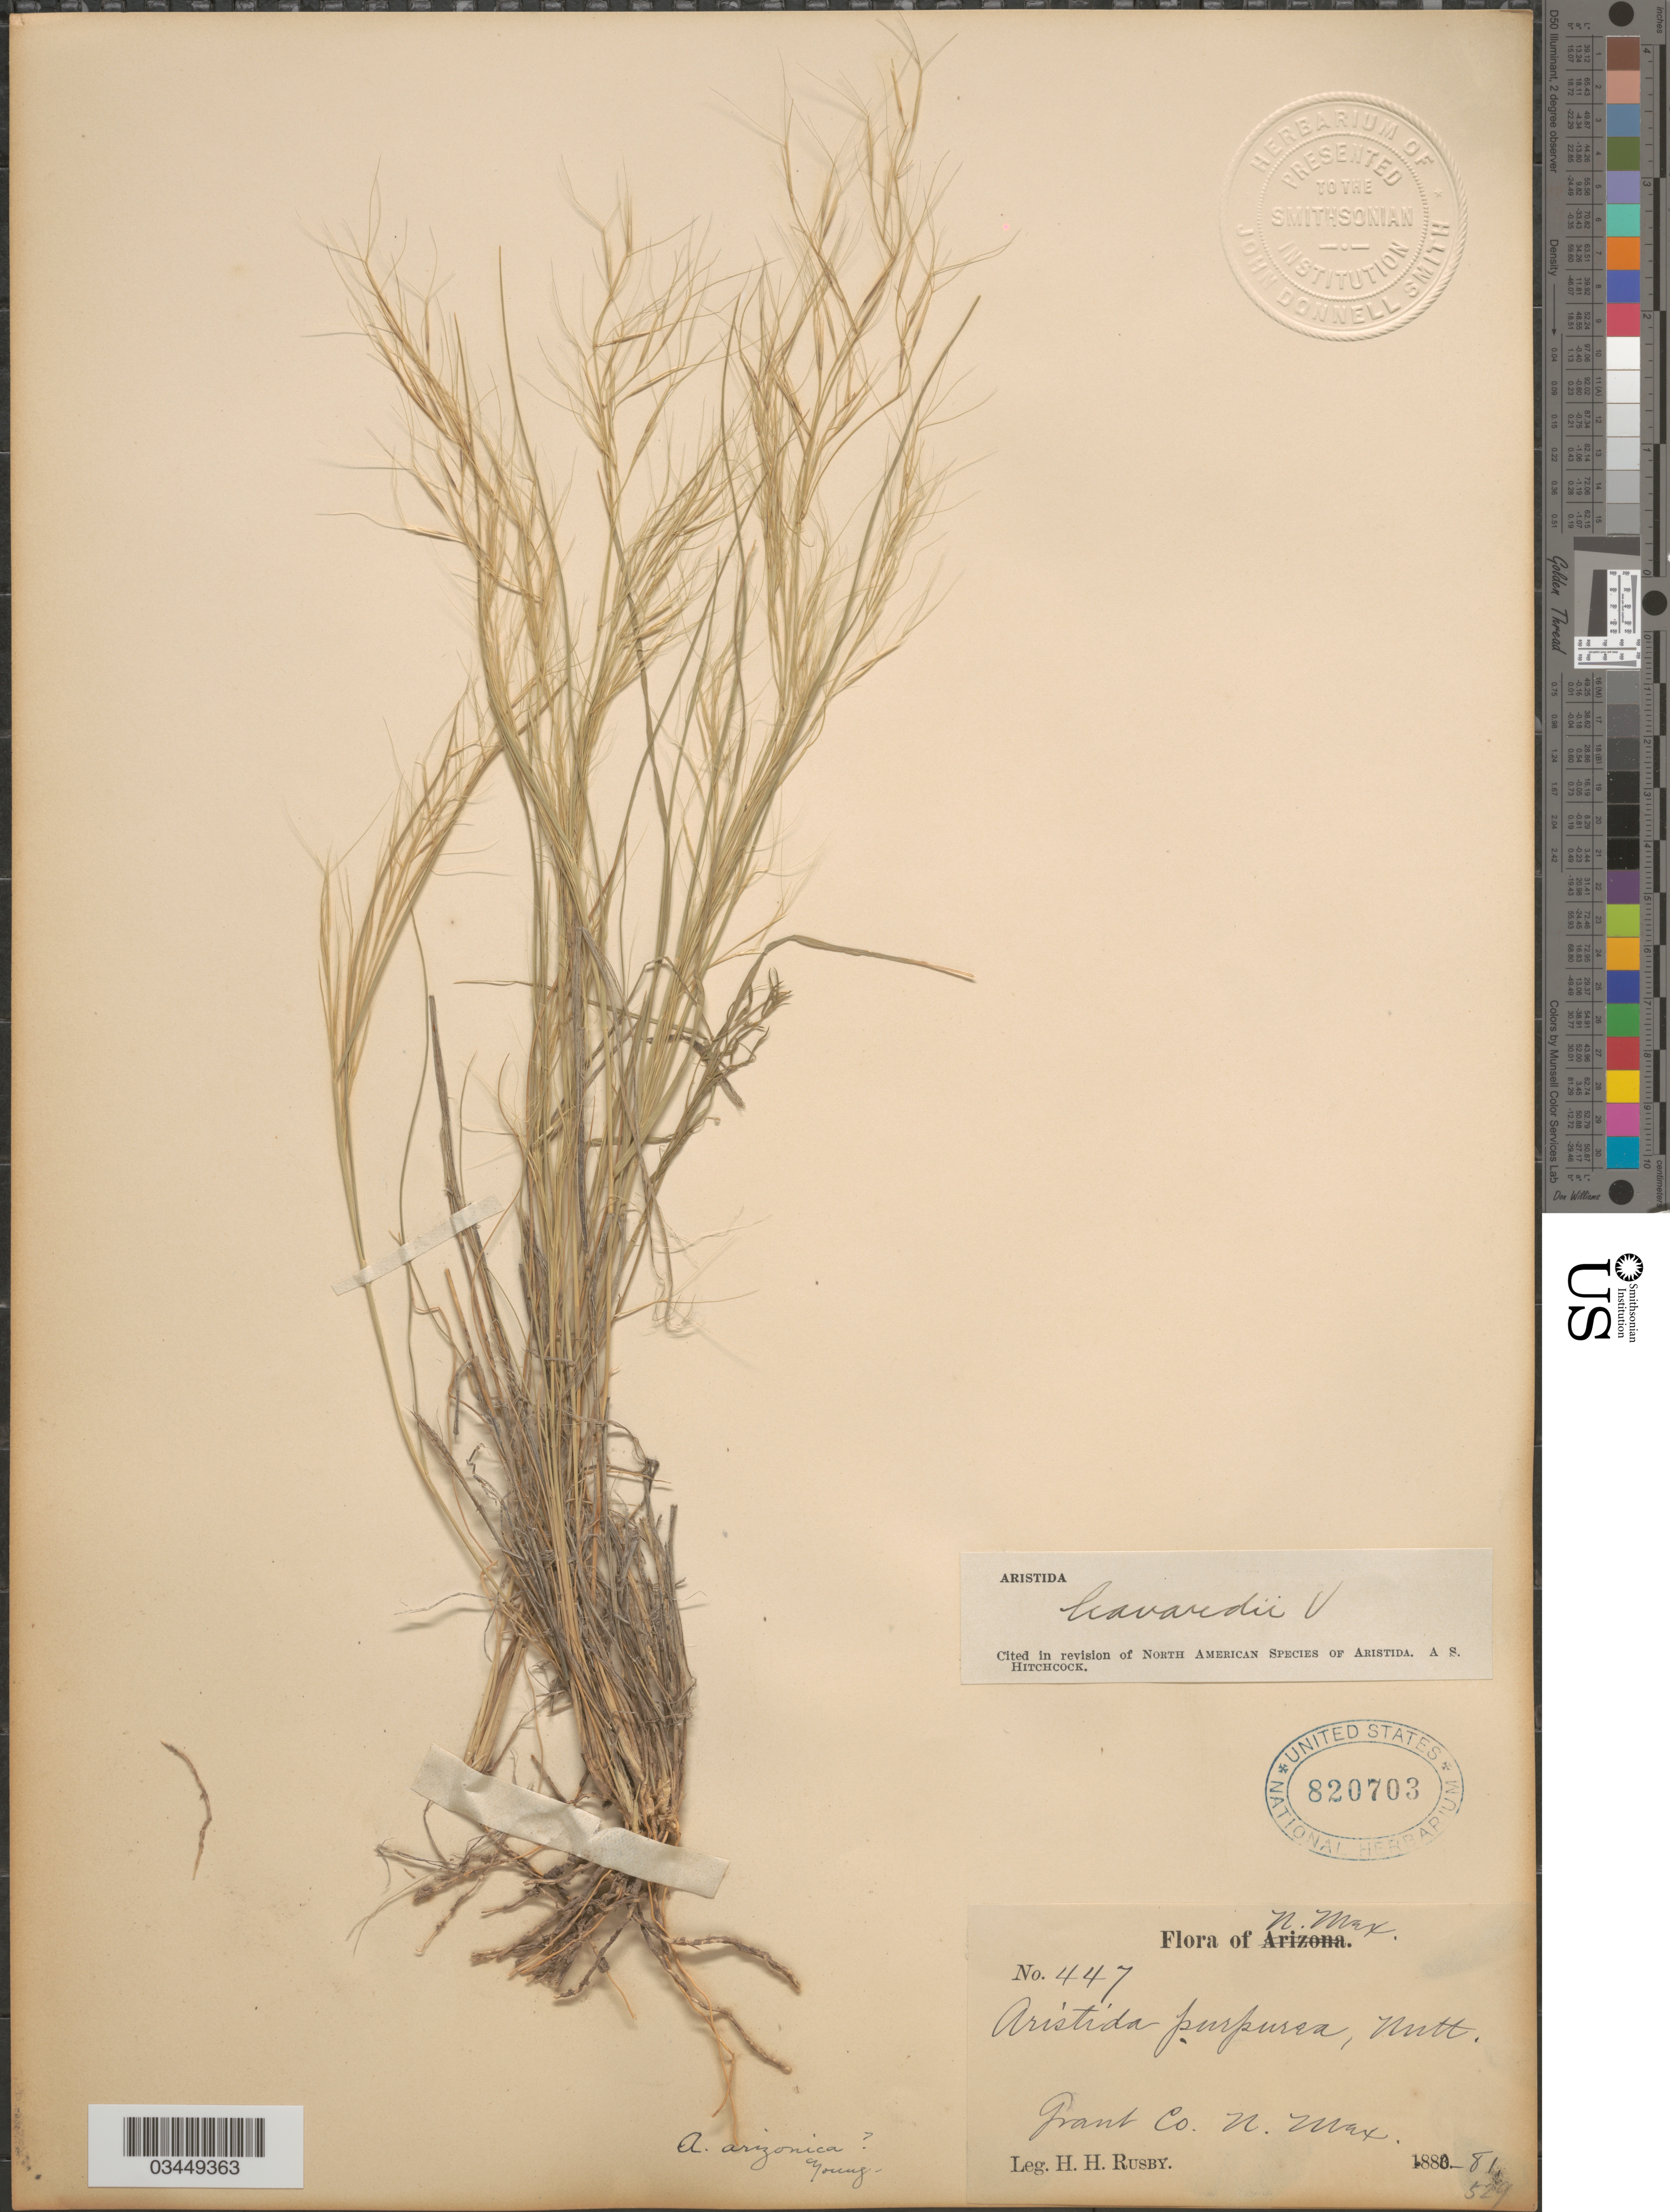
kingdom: Plantae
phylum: Tracheophyta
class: Liliopsida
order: Poales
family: Poaceae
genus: Aristida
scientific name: Aristida havardii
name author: Vasey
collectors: H. H. Rusby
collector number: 447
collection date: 1880/1881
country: United States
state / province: New Mexico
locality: Grant Co.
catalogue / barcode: US 820703